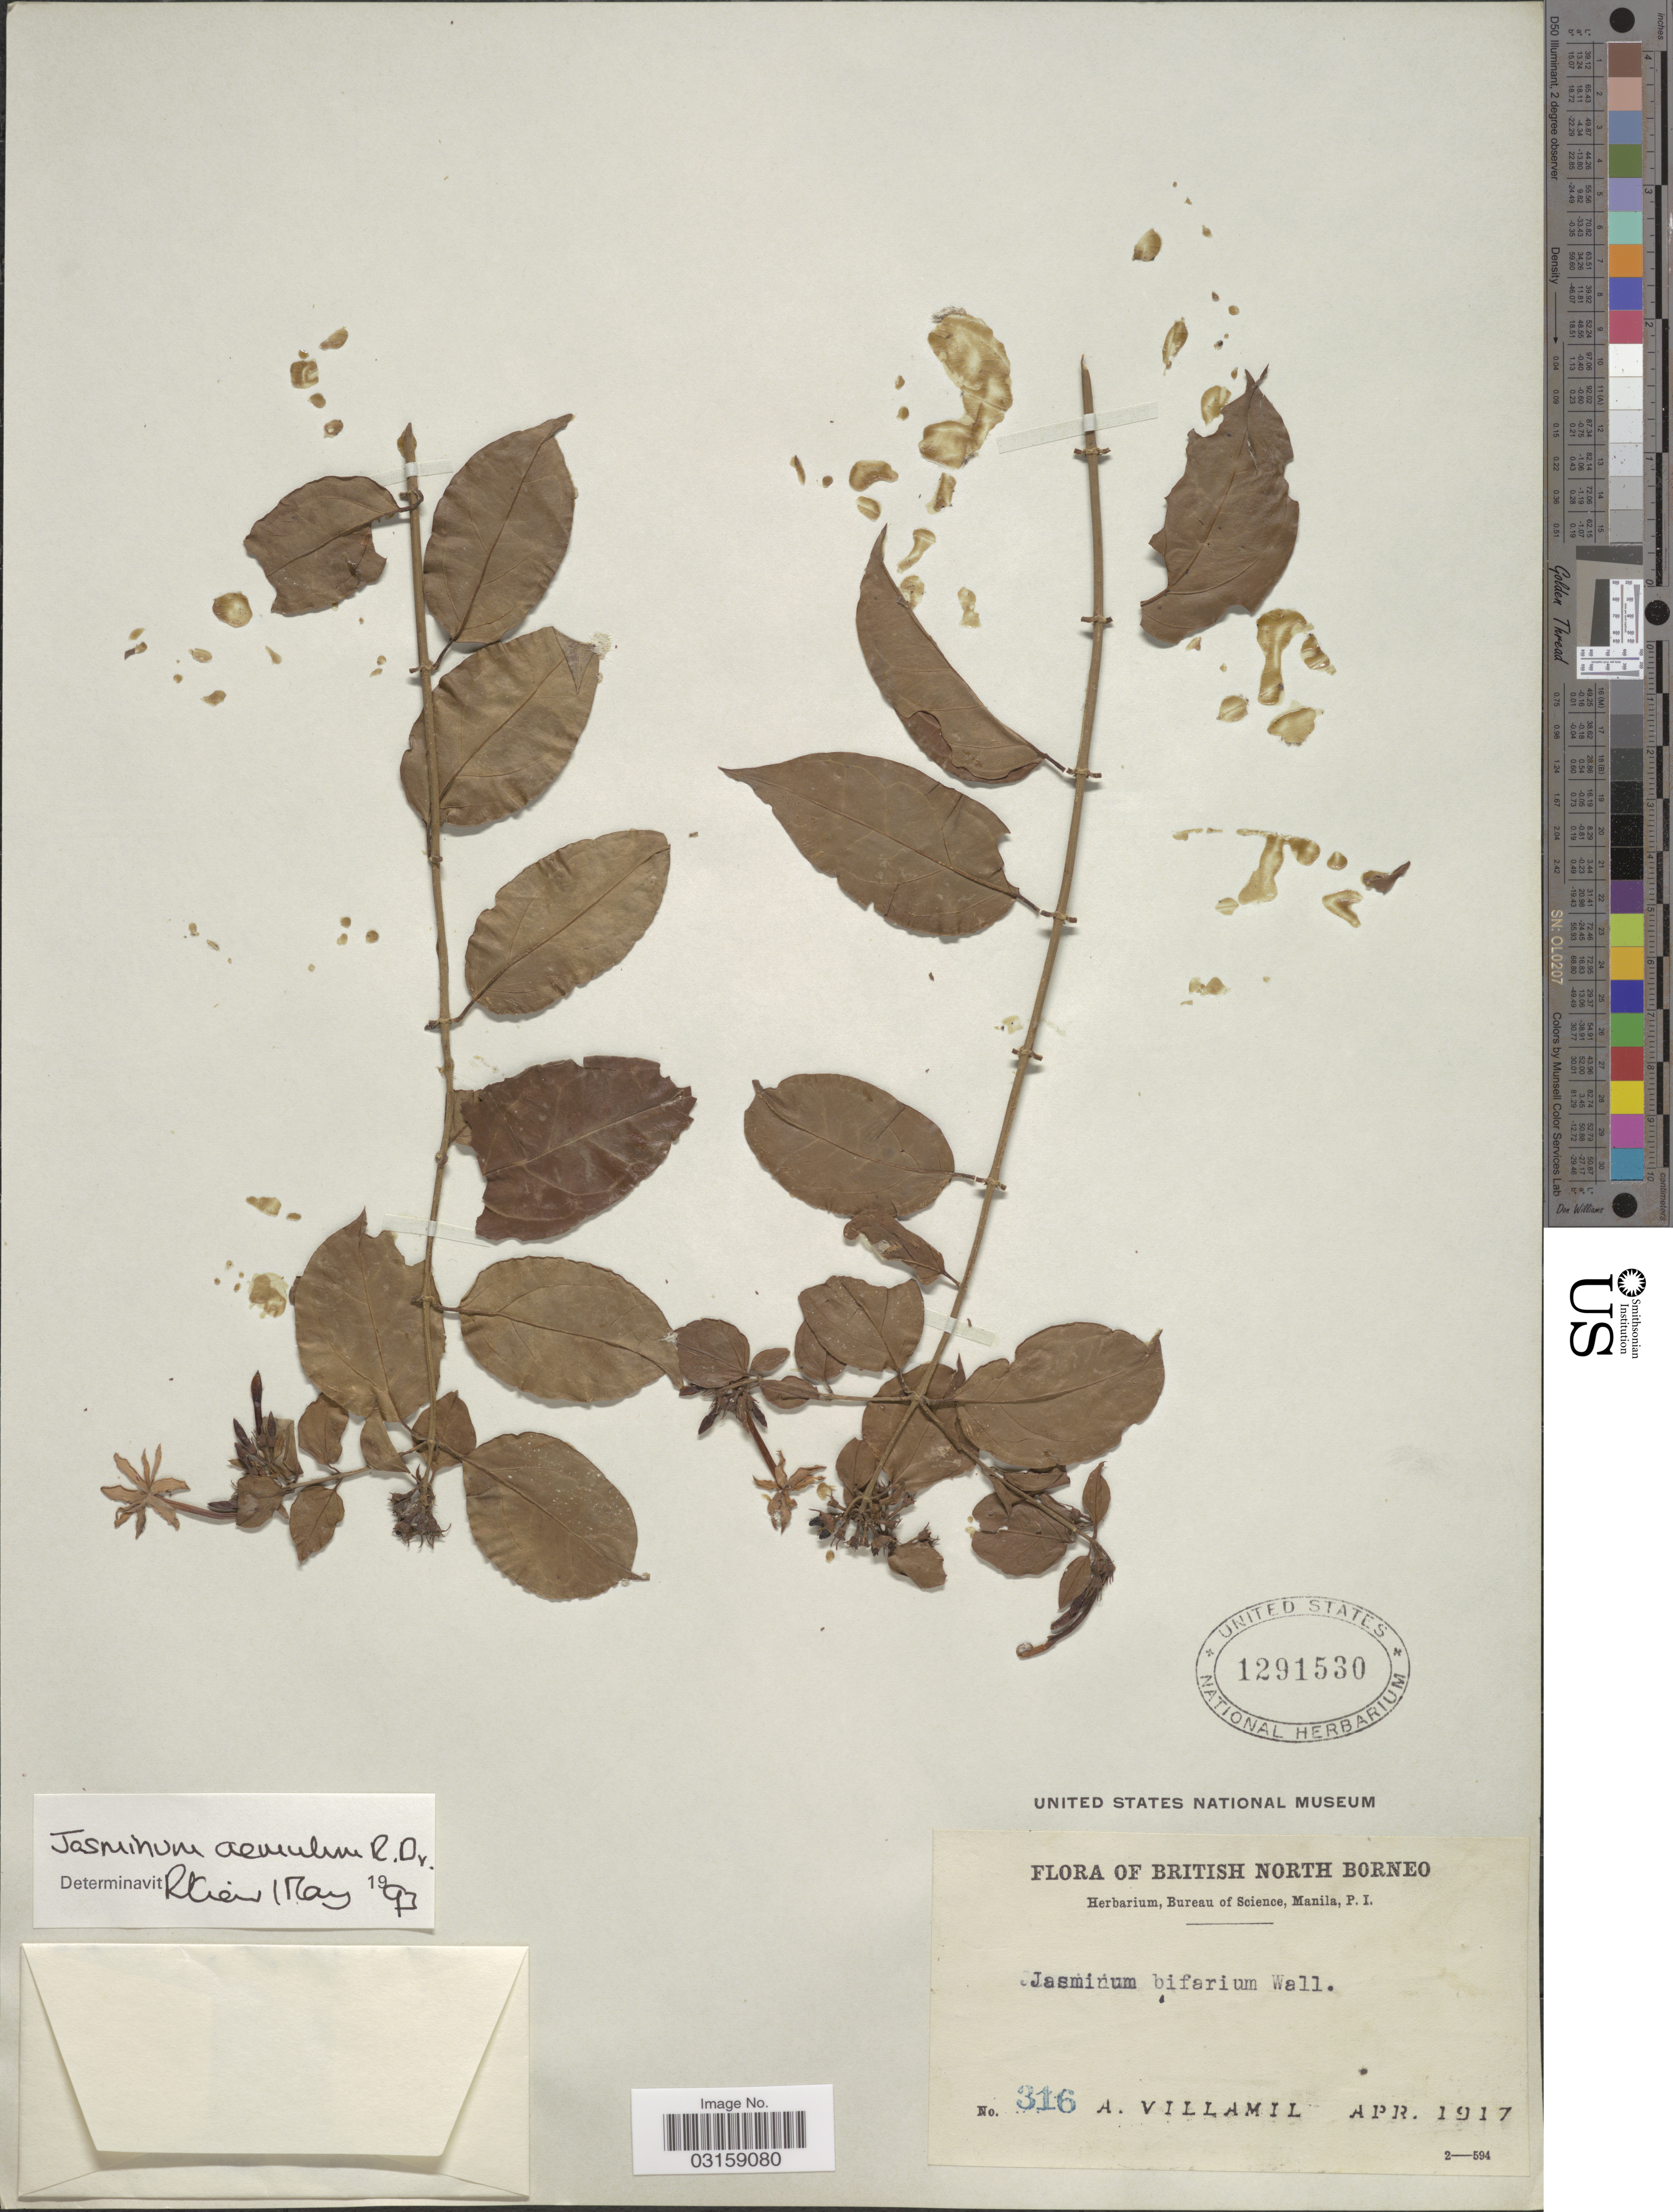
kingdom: Plantae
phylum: Tracheophyta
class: Magnoliopsida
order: Lamiales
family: Oleaceae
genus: Jasminum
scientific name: Jasminum elongatum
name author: (P.J. Bergius) Willd.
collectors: A. Villamil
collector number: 316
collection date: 1917-04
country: Malaysia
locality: British North Borneo.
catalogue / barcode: US 1291530